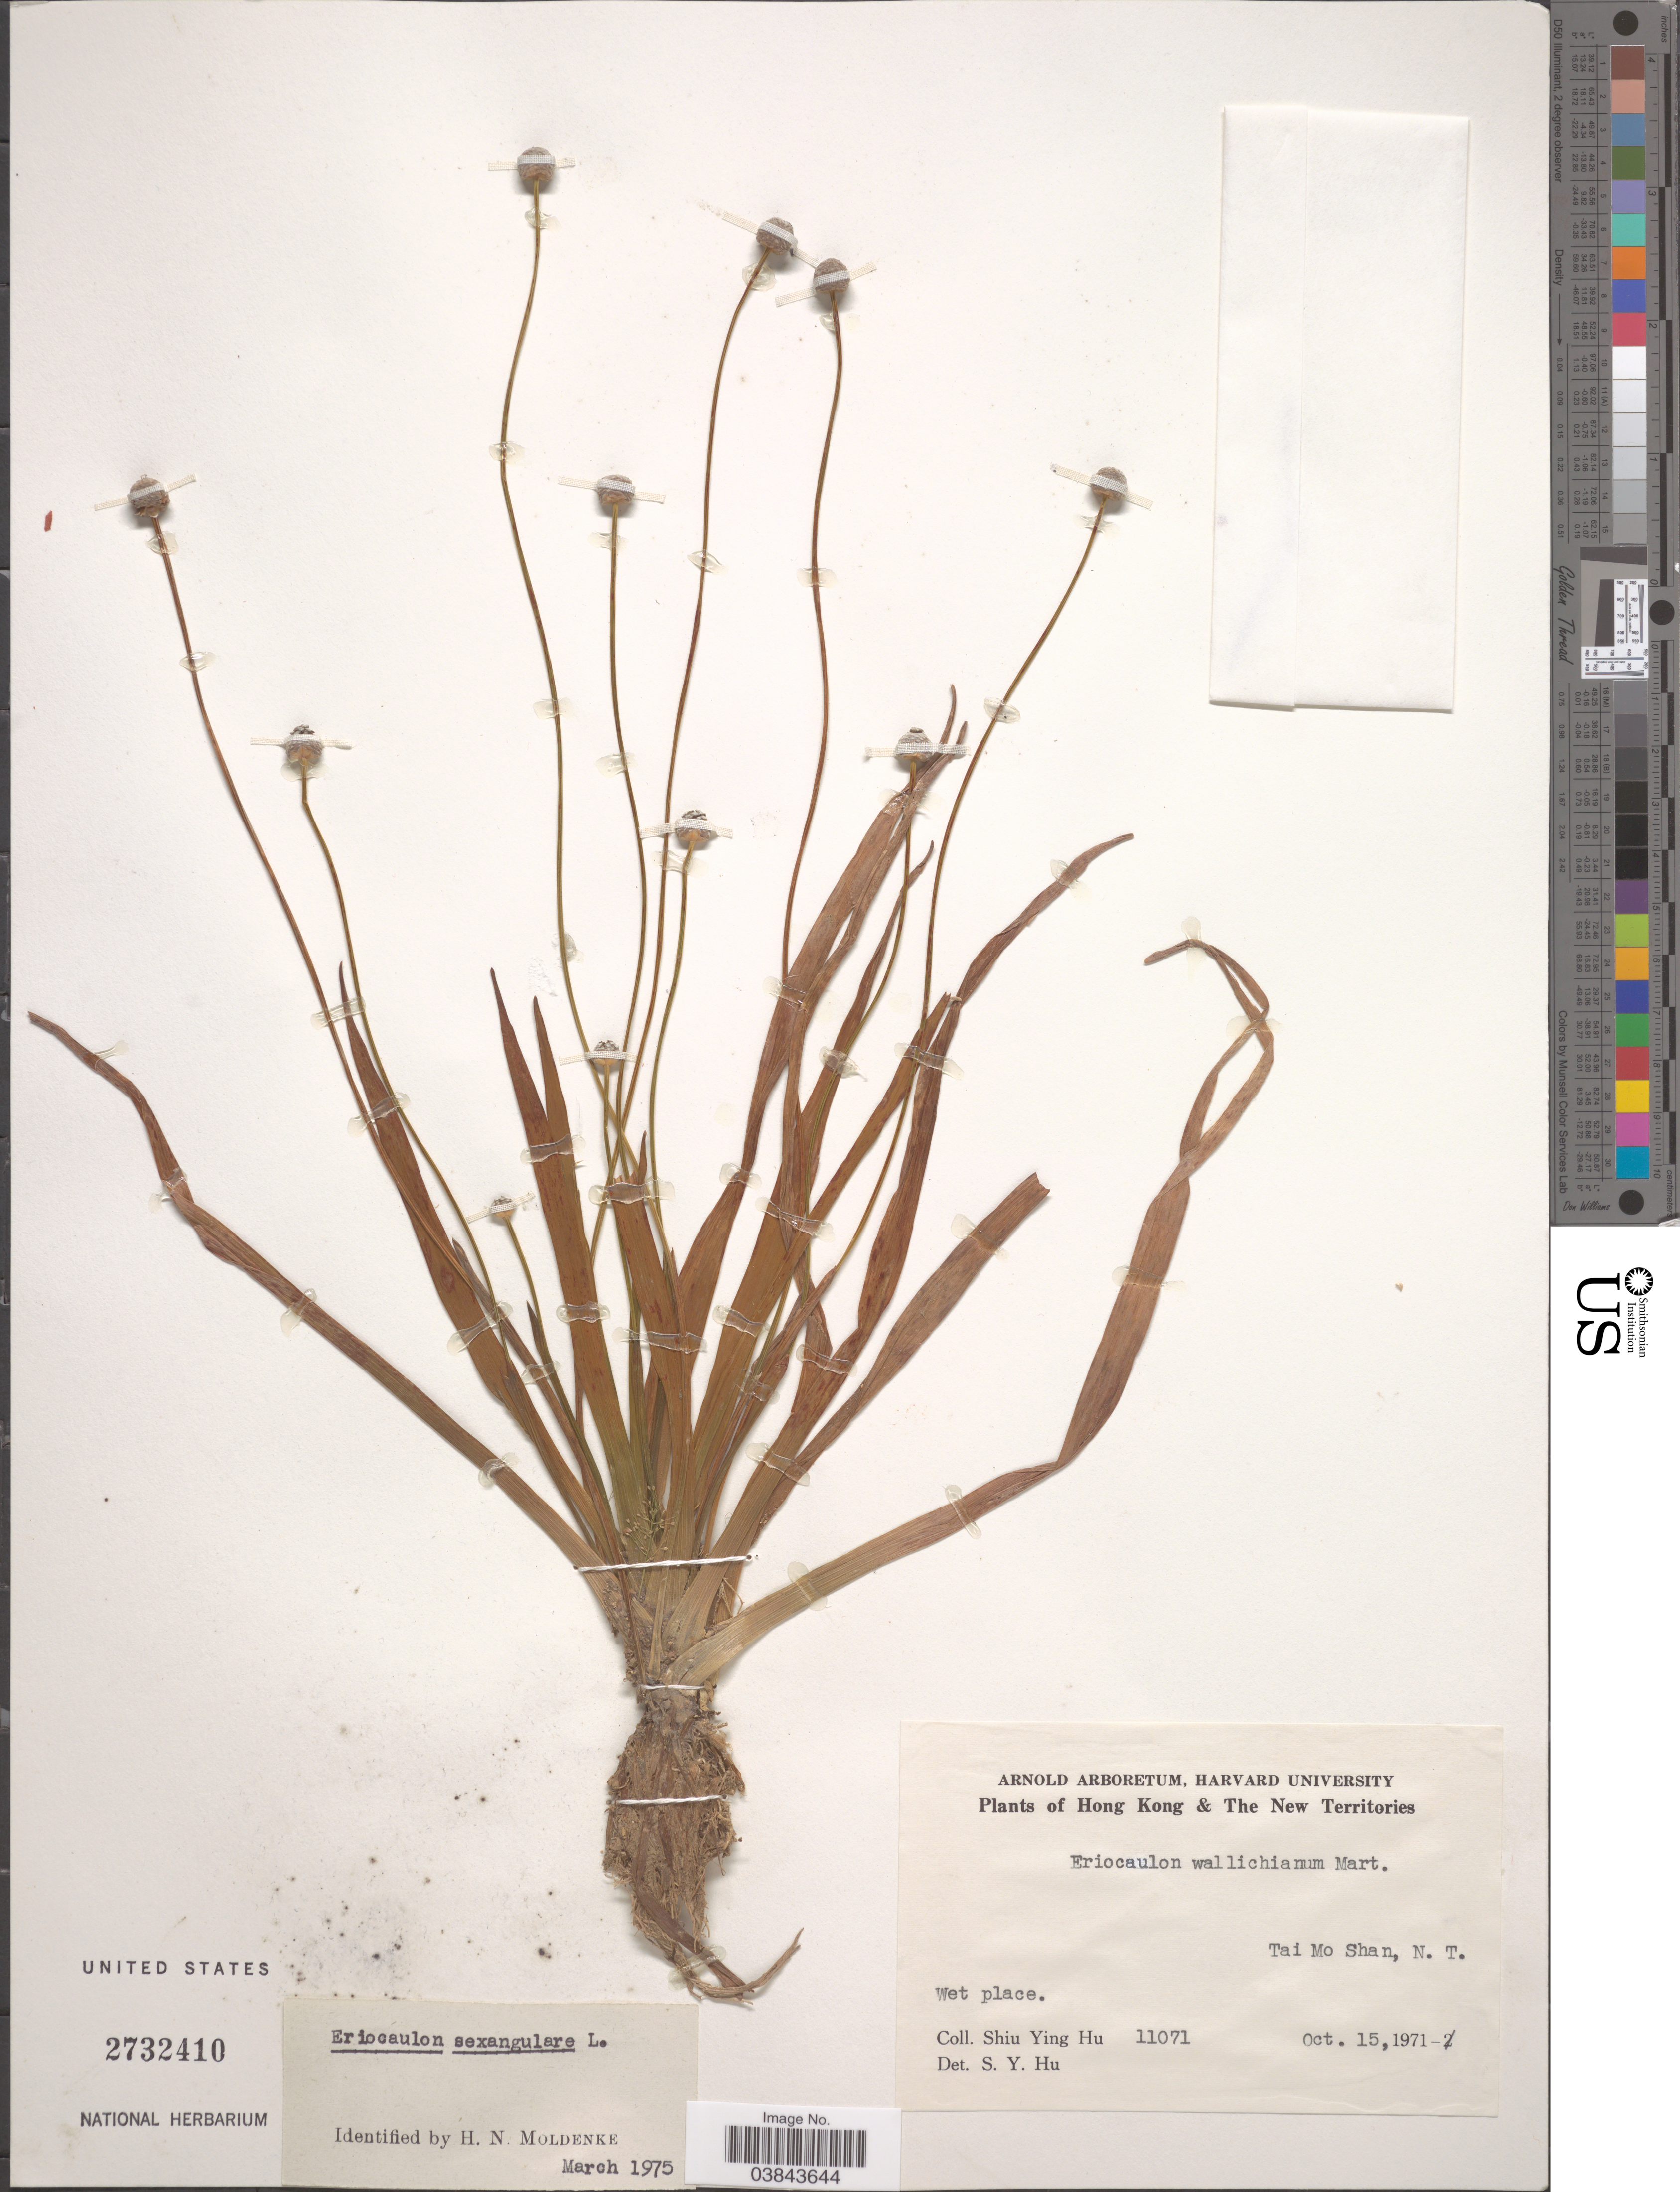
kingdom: Plantae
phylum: Tracheophyta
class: Liliopsida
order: Poales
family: Eriocaulaceae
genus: Eriocaulon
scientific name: Eriocaulon sexangulare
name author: L.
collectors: S. Y. Hu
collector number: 11071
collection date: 1971-10-15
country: China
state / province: Hong Kong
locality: The New Territories. Tai Mo Shan, N. T.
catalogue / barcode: US 2732410